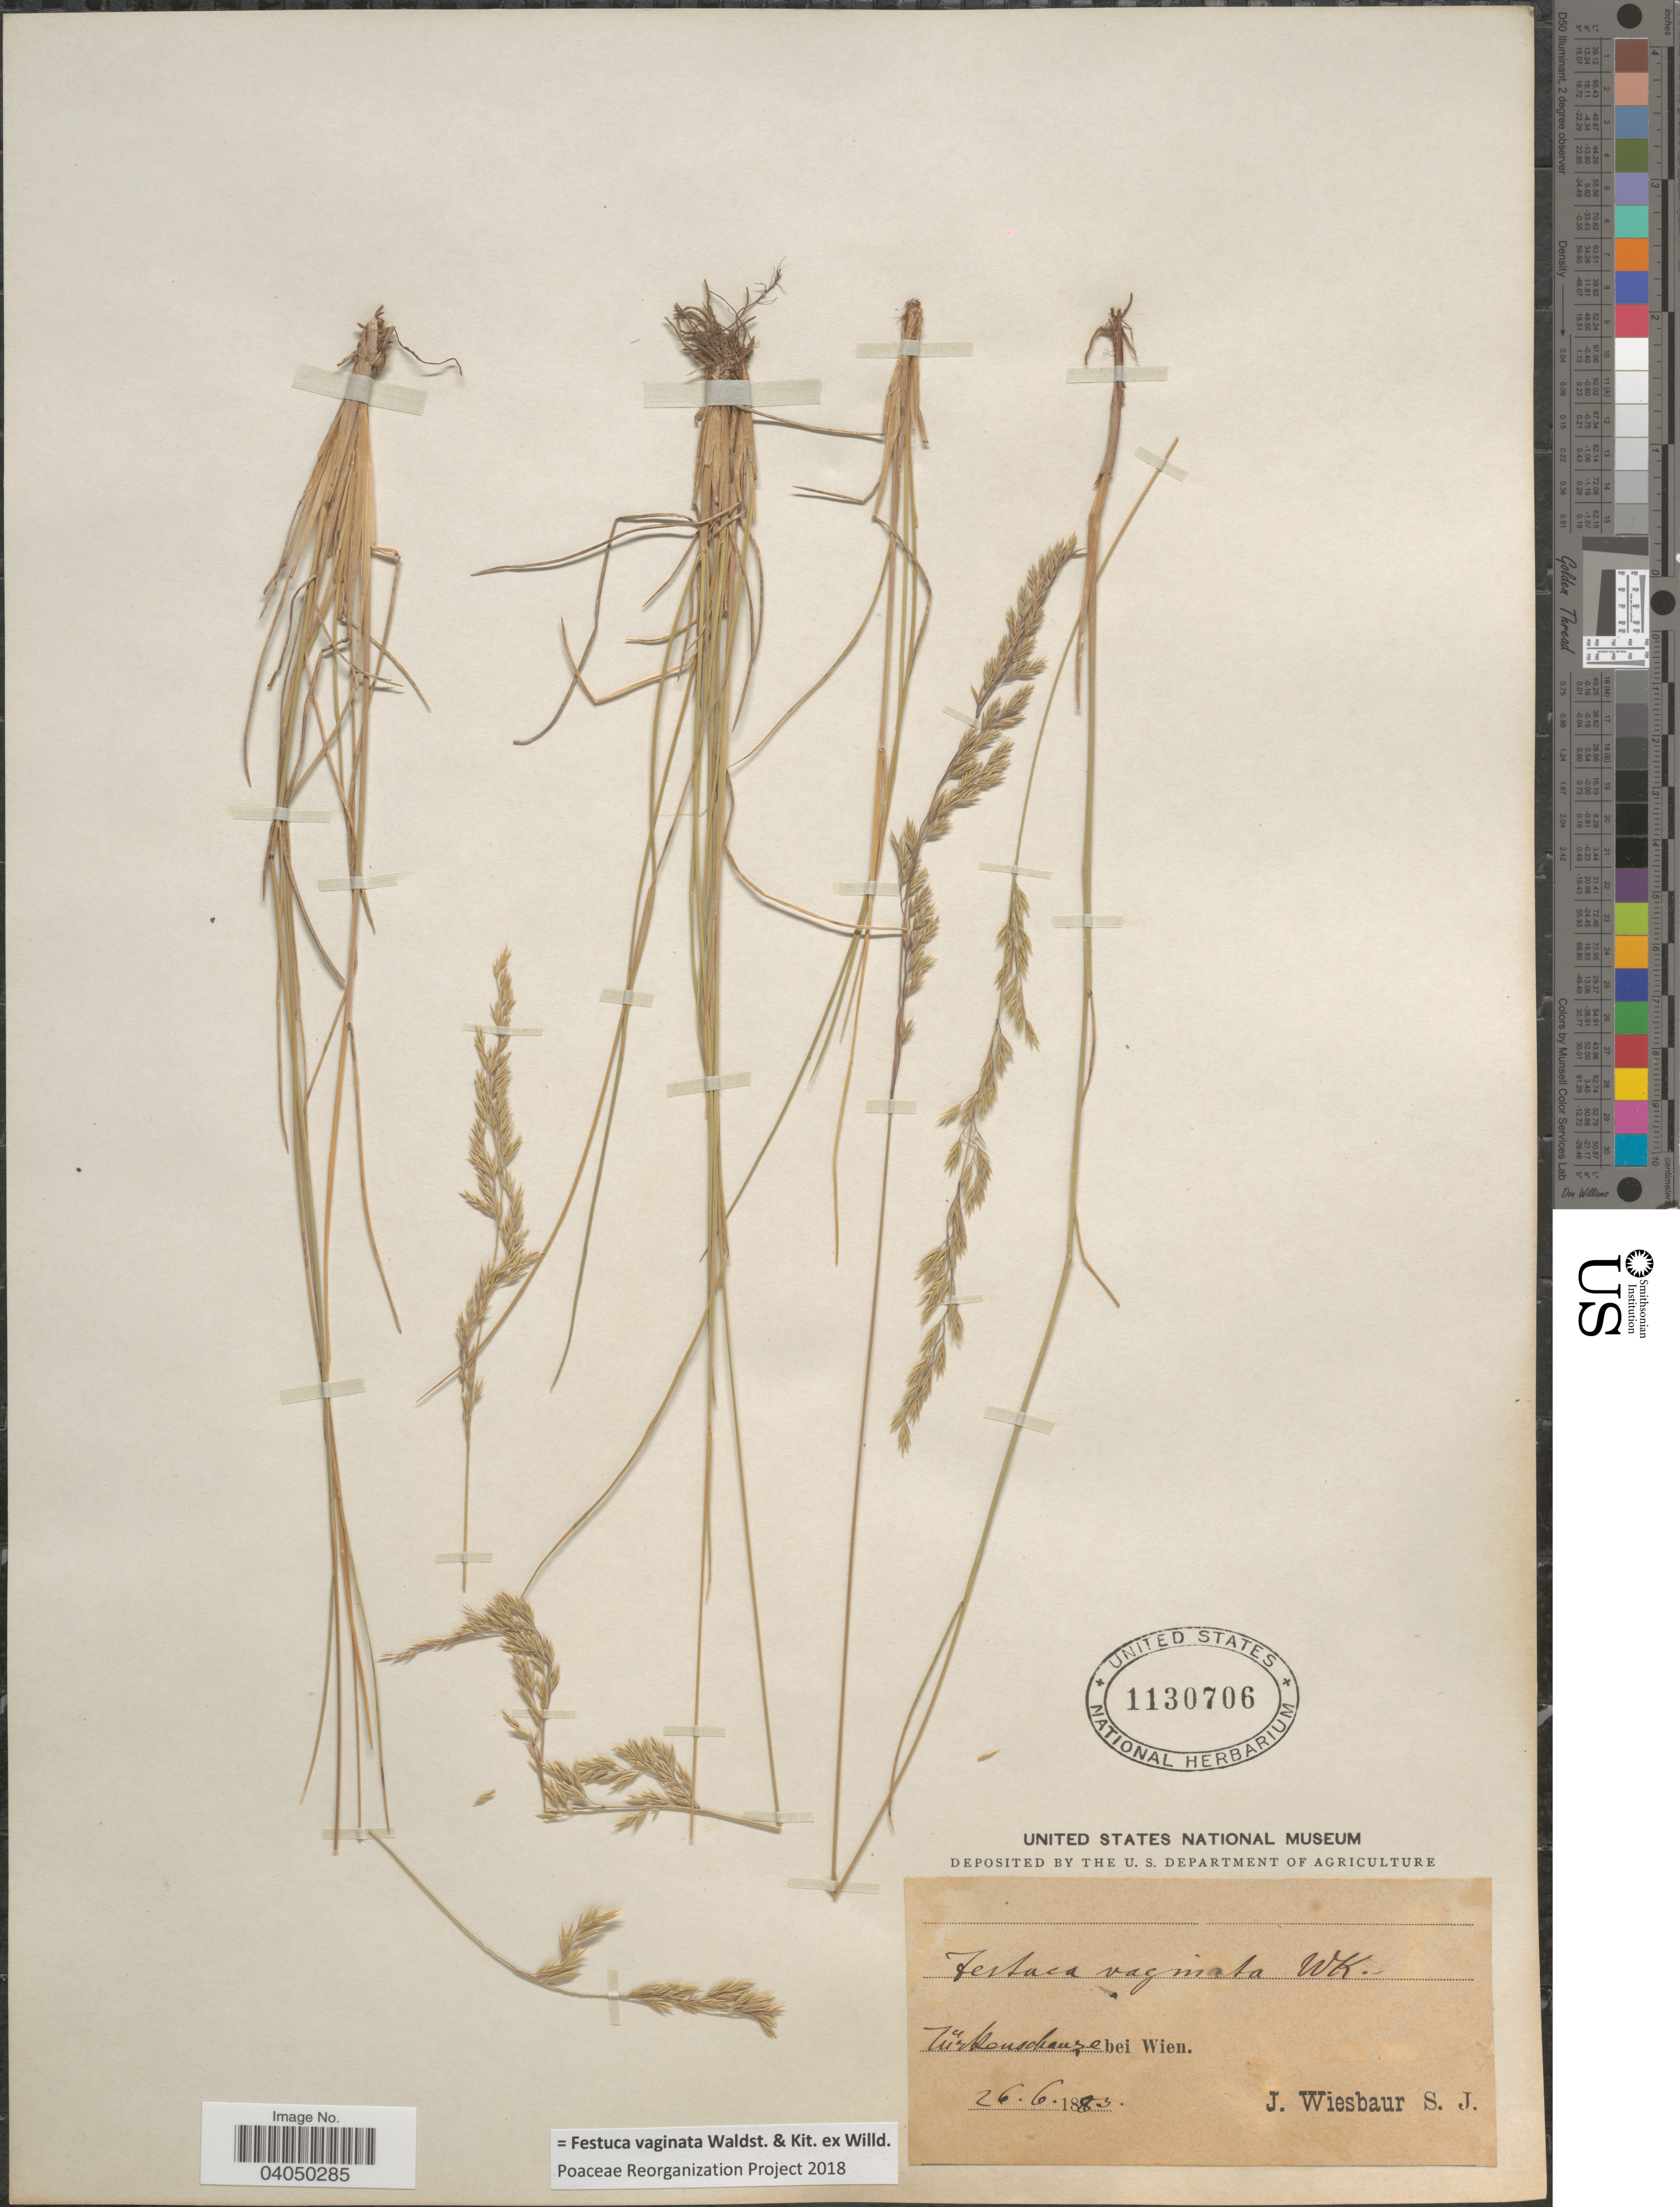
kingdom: Plantae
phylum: Tracheophyta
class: Liliopsida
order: Poales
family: Poaceae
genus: Festuca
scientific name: Festuca vaginata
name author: Waldst. & Kit. ex Willd.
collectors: J. Wiesbaur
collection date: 1883-06-26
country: Austria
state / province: Wien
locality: Turkonschauze bei Wien.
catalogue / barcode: US 1130706